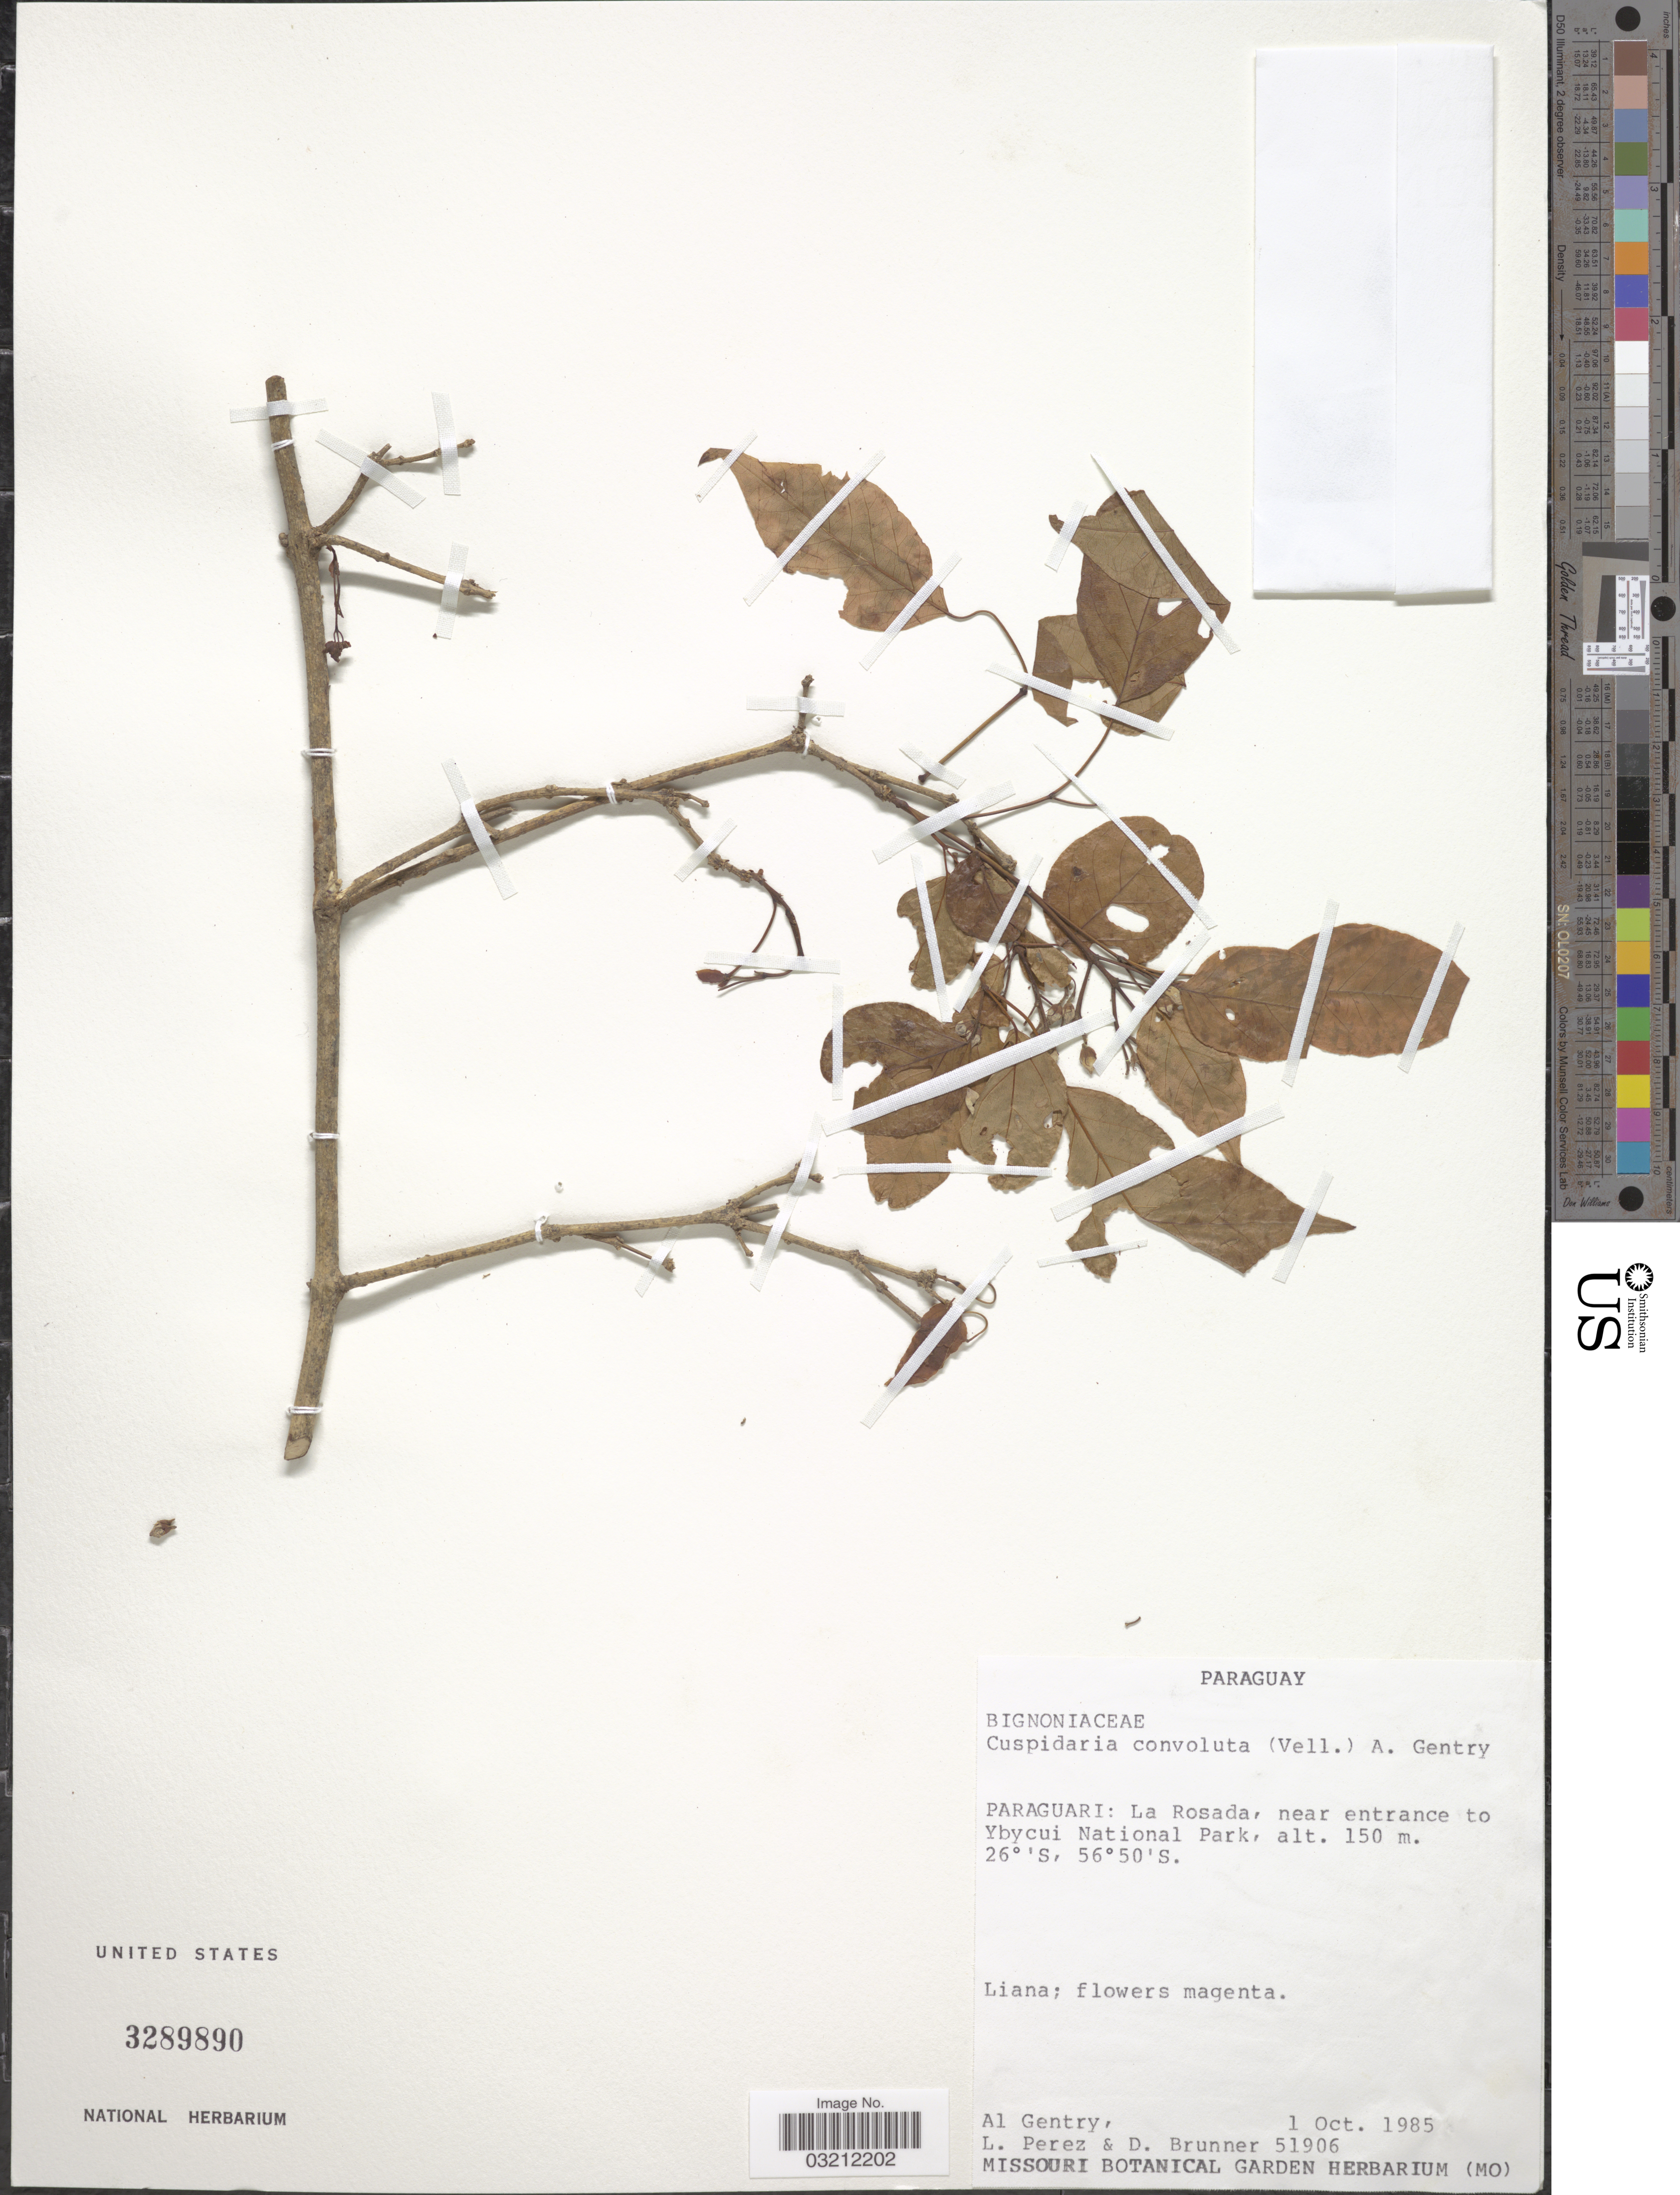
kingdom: Plantae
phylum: Tracheophyta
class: Magnoliopsida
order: Lamiales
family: Bignoniaceae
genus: Cuspidaria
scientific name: Cuspidaria convoluta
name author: (Vell.) A.H. Gentry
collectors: A. H. Gentry, L. Perez & D. Brunner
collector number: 51906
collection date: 1985-10-01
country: Paraguay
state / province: Paraguari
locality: La Rosada, near entrance to Ybycui National Park.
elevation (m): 150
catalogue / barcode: US 3289890